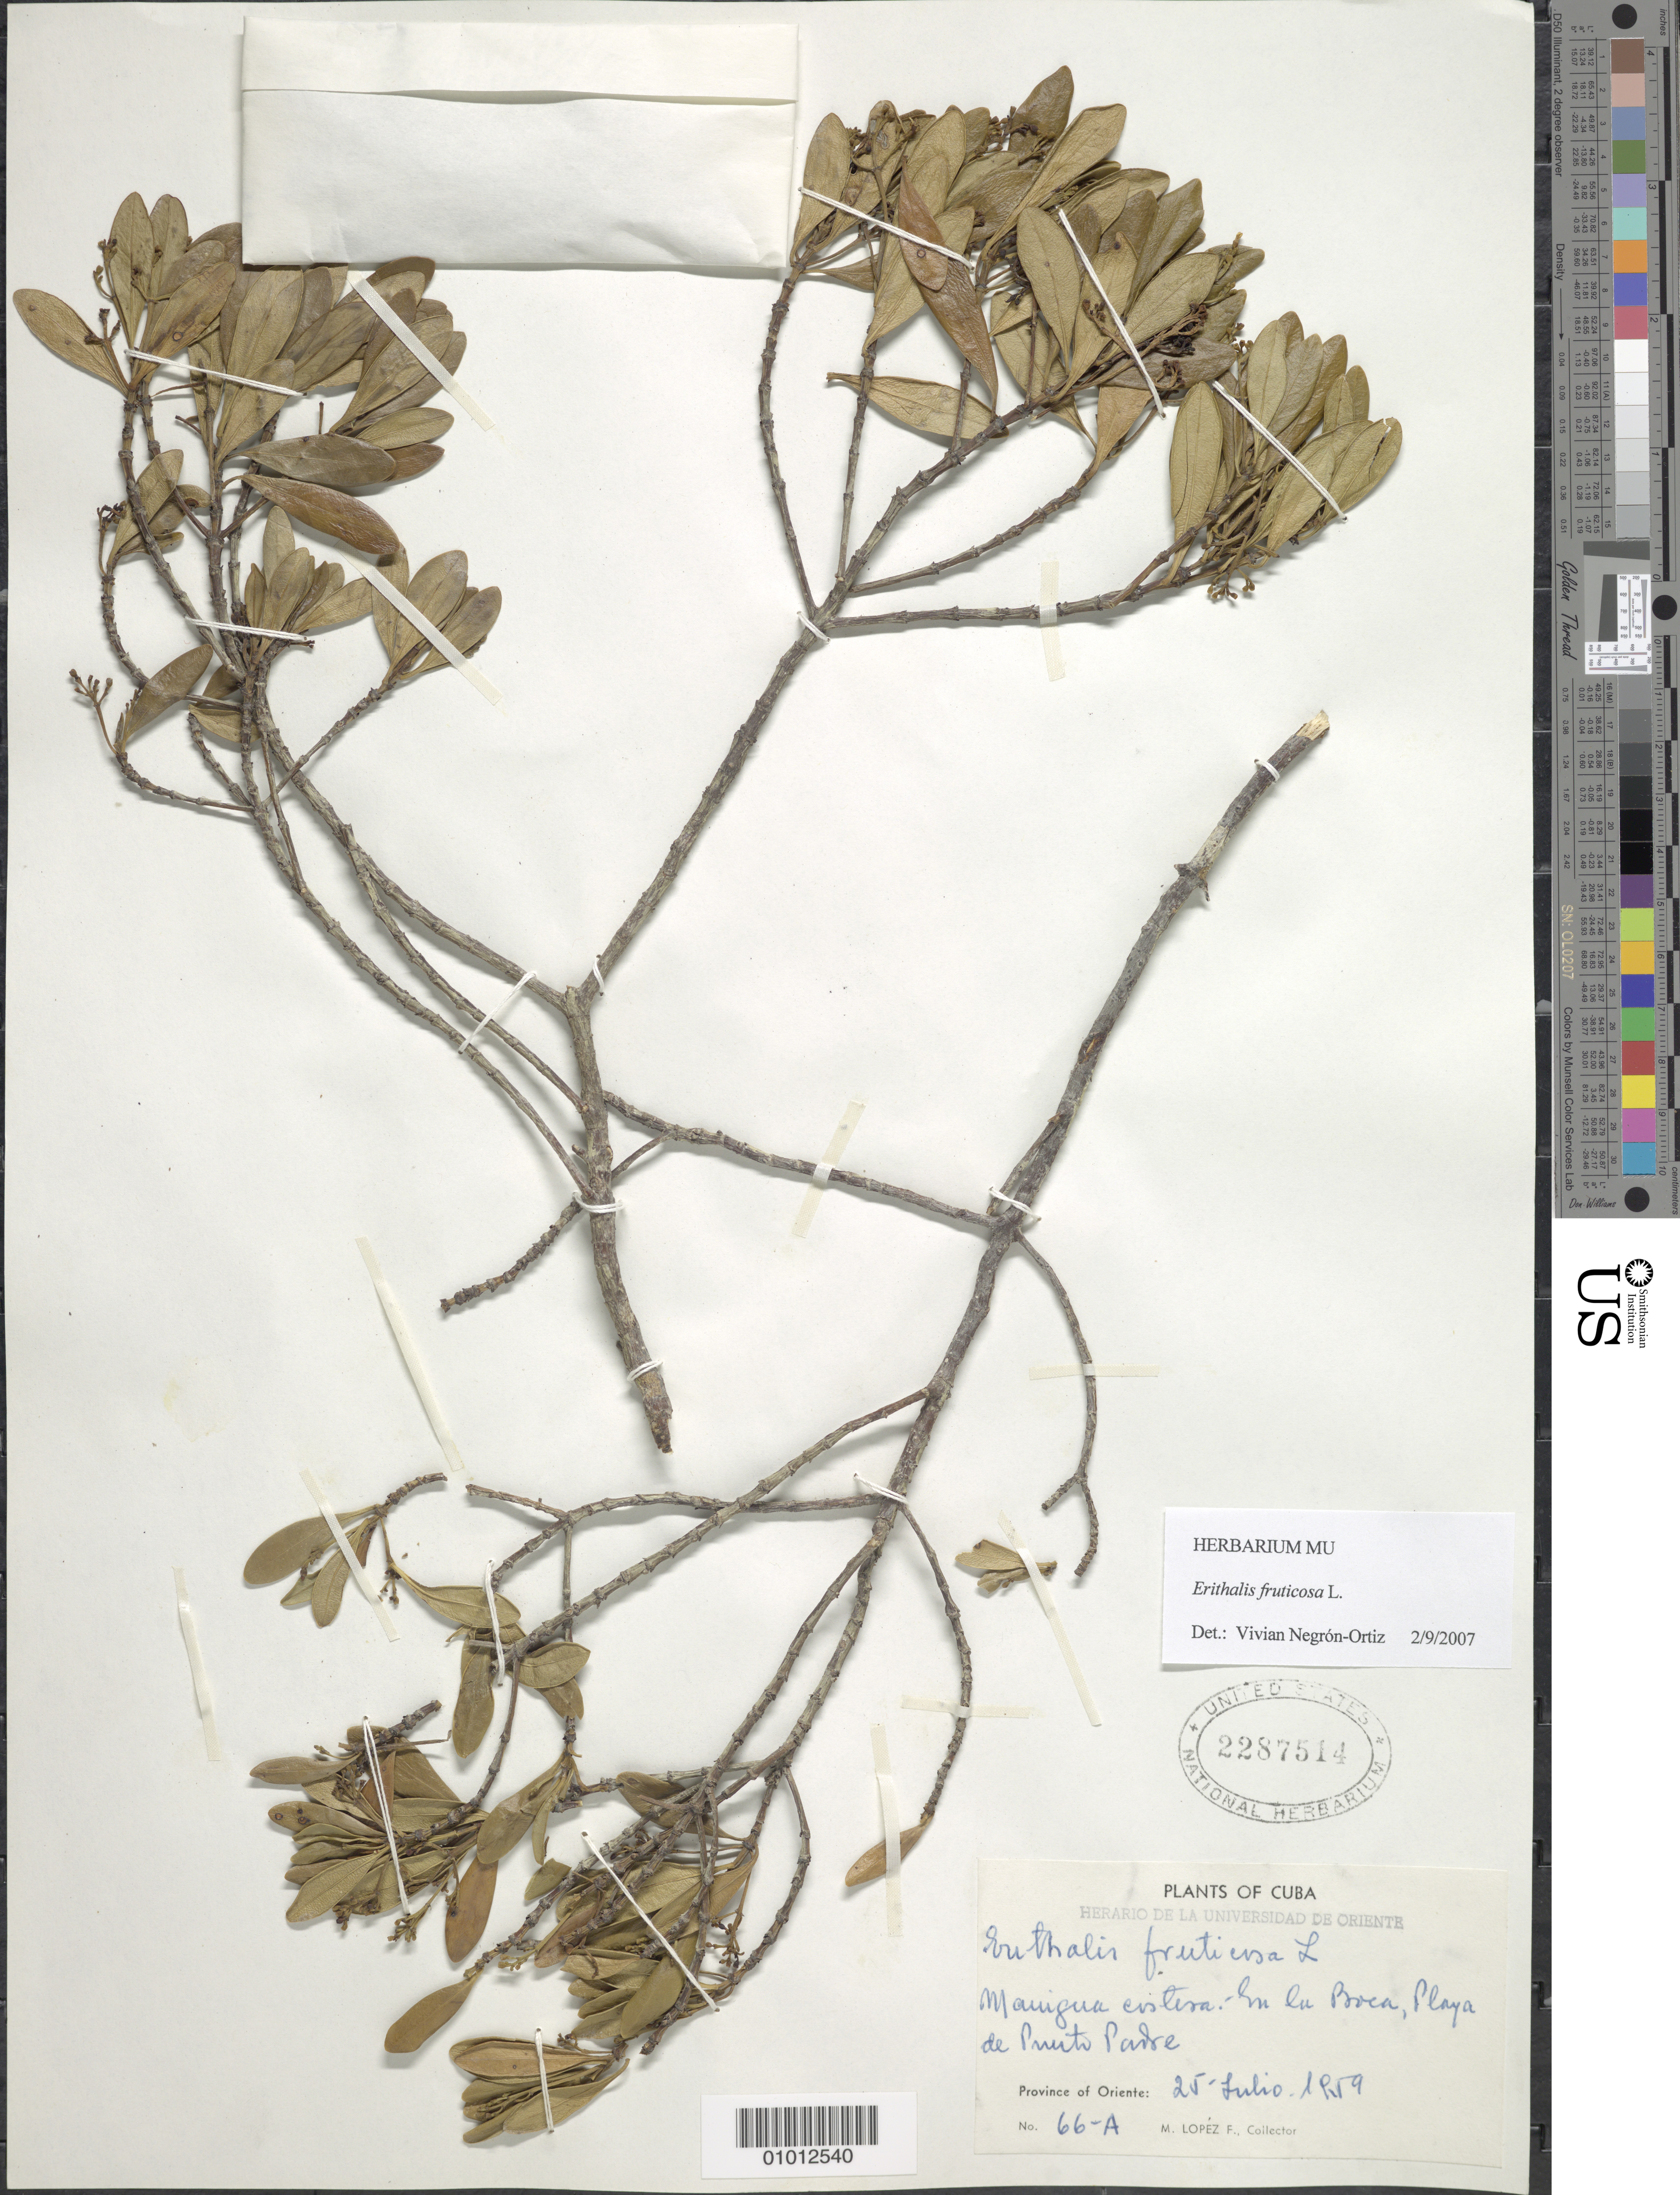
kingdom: Plantae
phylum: Tracheophyta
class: Magnoliopsida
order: Gentianales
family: Rubiaceae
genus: Erithalis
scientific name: Erithalis fruticosa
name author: L.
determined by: Negrón-Ortiz, V.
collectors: M. López Figueiras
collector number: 66-A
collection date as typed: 25 Jul 1959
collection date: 1959-07-25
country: Cuba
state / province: Oriente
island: Cuba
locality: La Boca, Playa de Puerto Padre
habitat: Manigua costera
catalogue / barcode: US 2287514